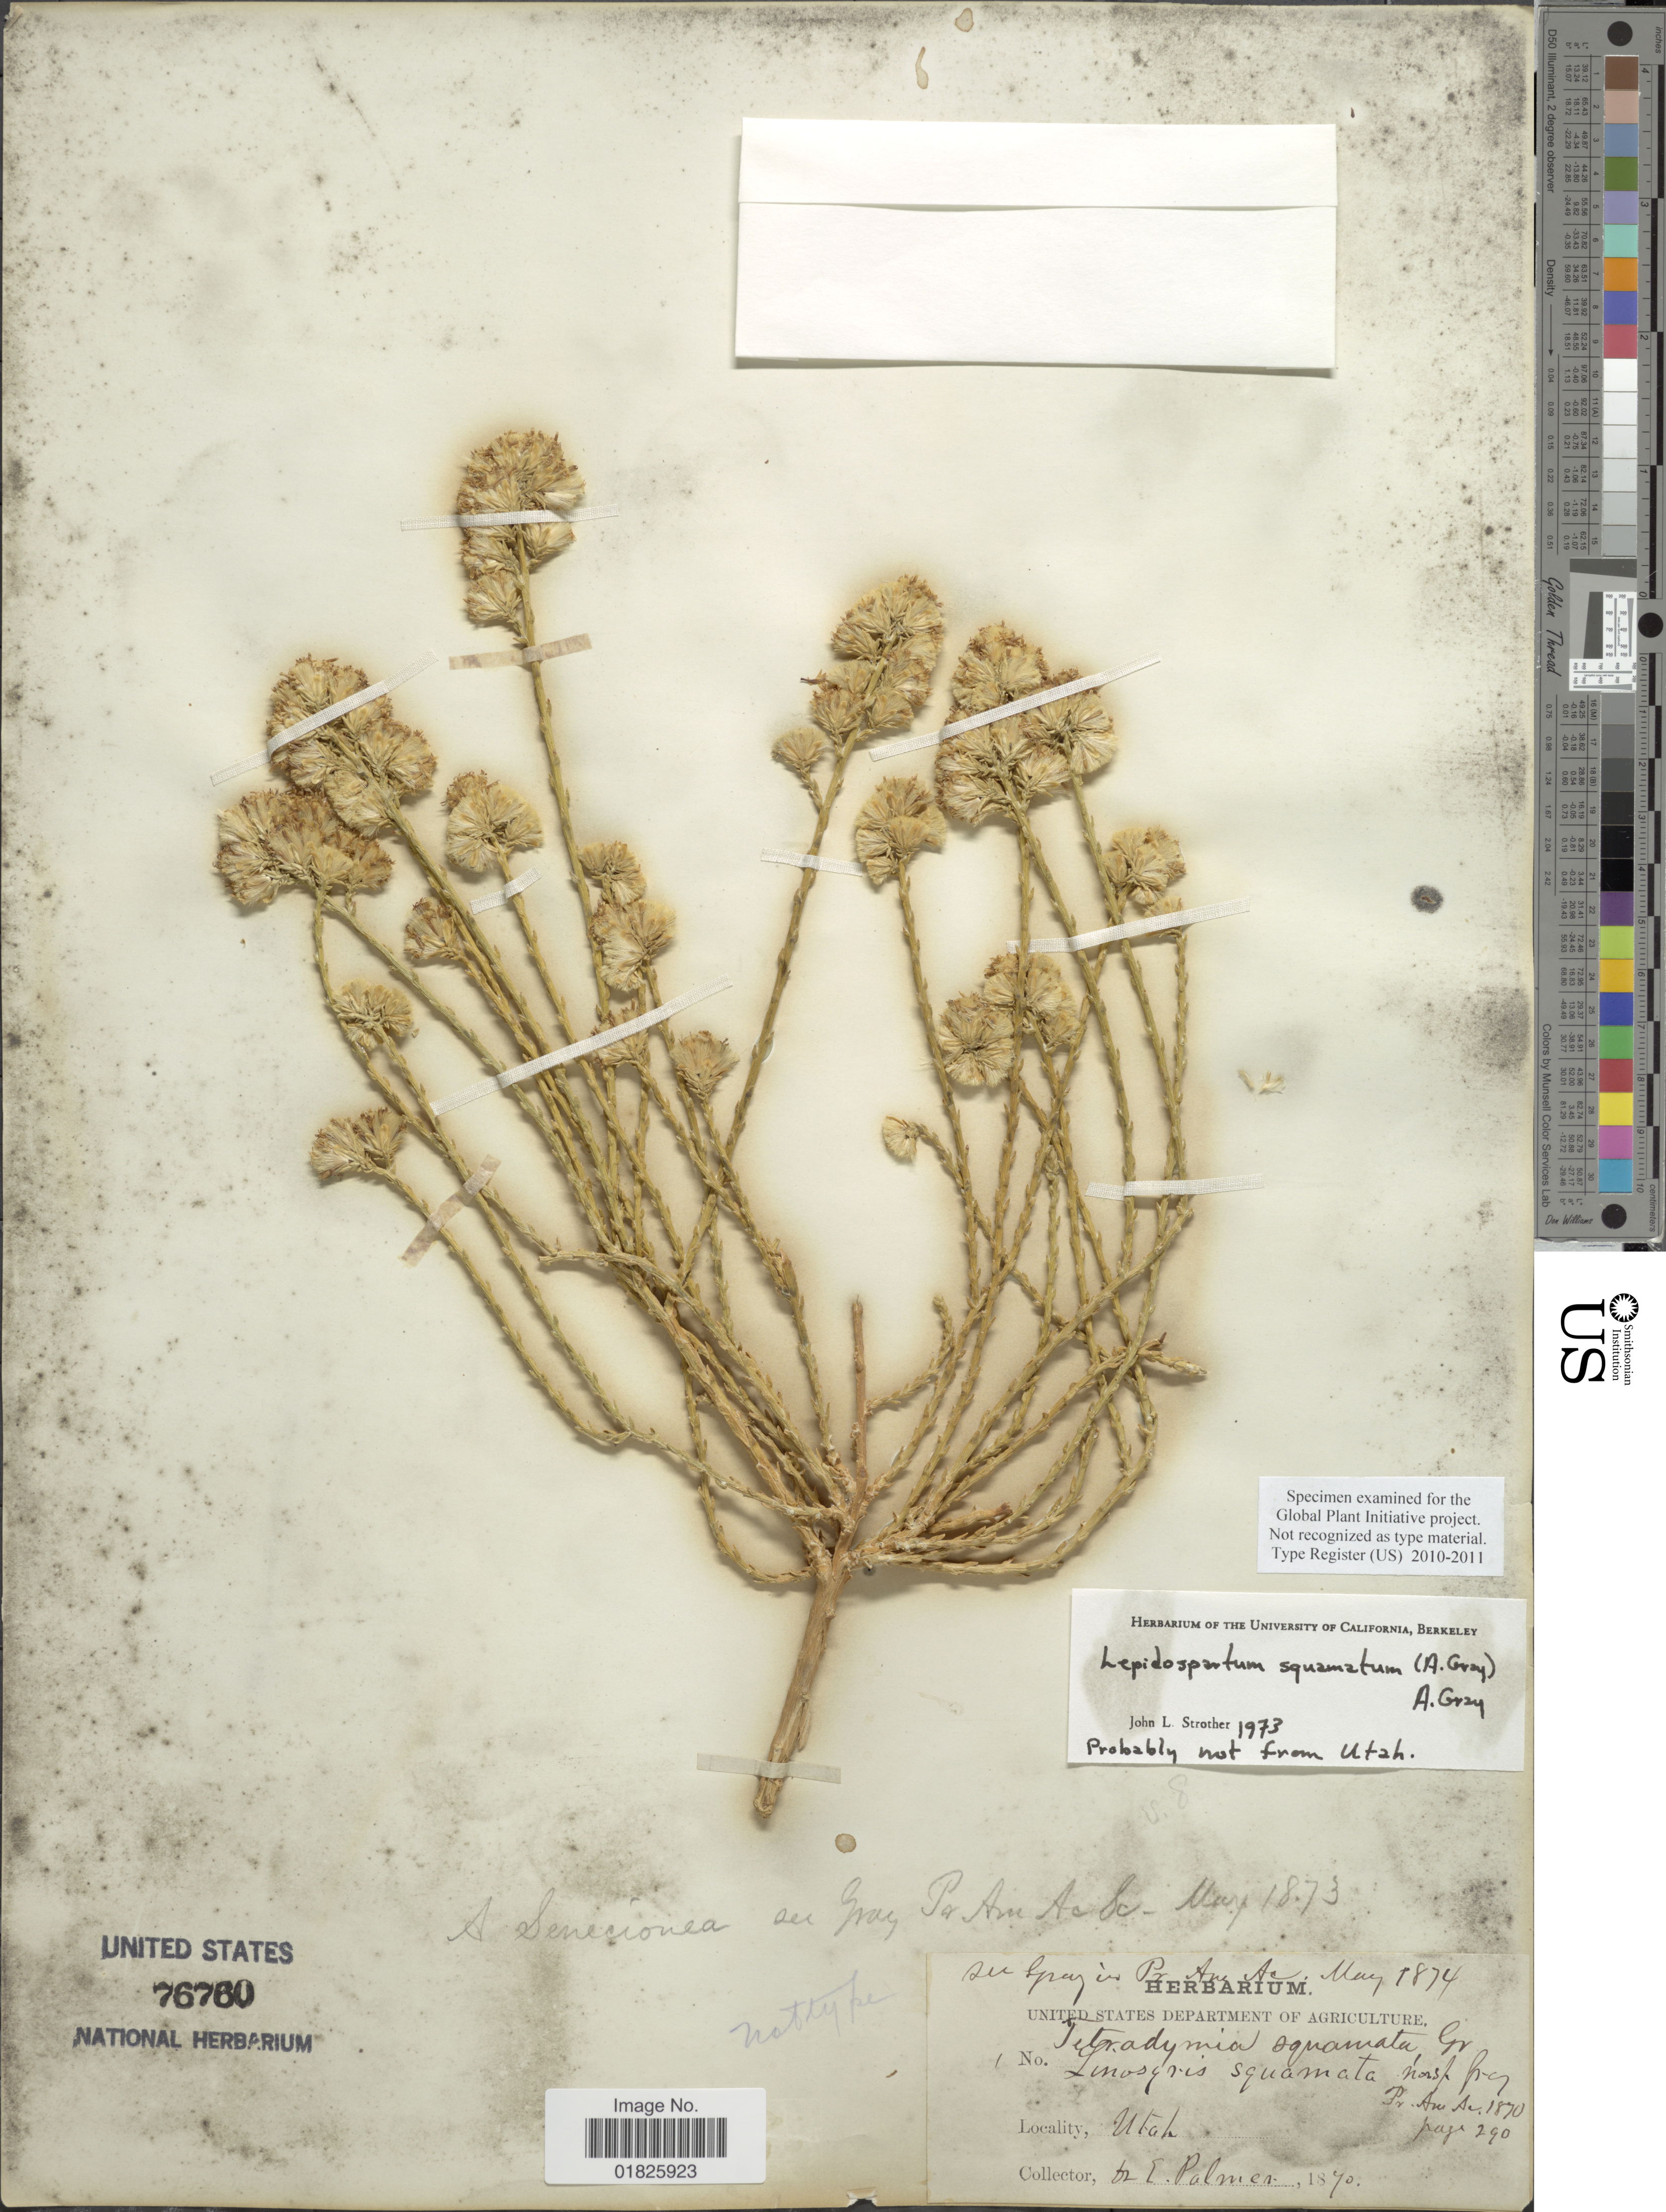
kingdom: Plantae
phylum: Tracheophyta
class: Magnoliopsida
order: Asterales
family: Asteraceae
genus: Lepidospartum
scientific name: Lepidospartum squamatum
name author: A. Gray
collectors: E. Palmer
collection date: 1870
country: United States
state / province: Utah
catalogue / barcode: US 76760